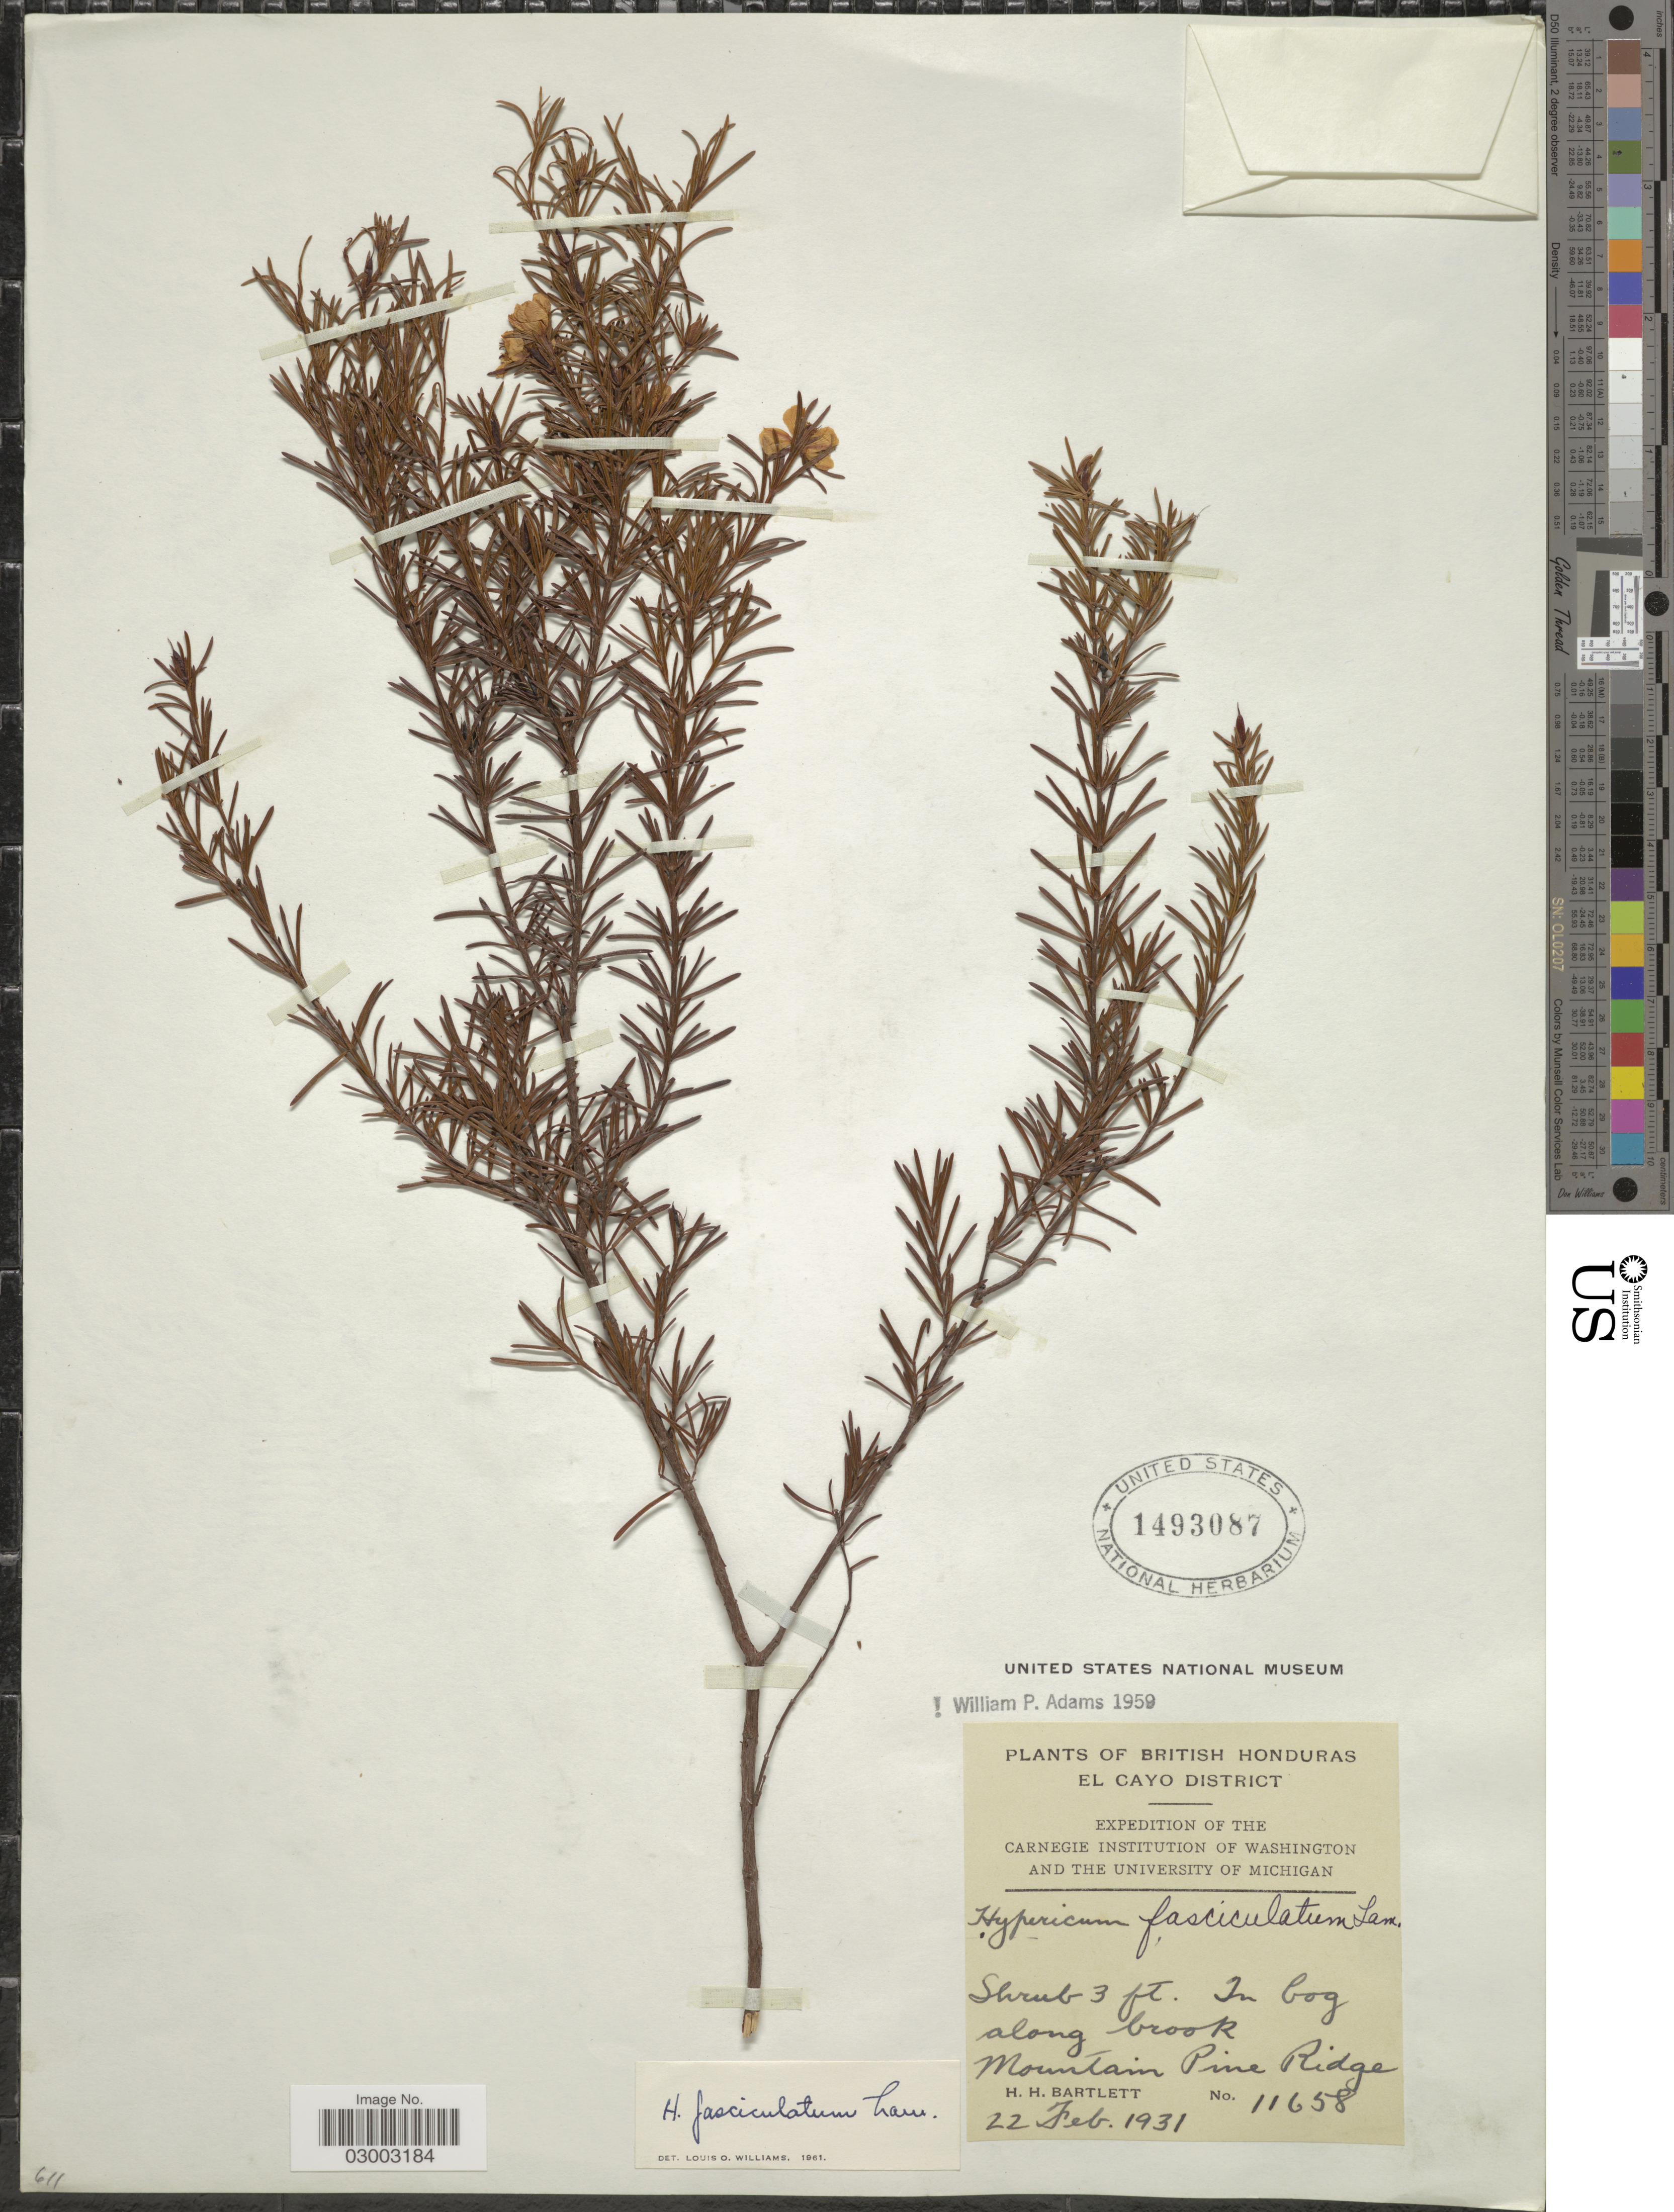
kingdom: Plantae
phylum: Tracheophyta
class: Magnoliopsida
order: Malpighiales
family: Hypericaceae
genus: Hypericum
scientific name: Hypericum nitidum subsp. cubense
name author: (Turcz.) N. Robson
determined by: Strong, Mark T., (BOT), Smithsonian Institution - National Museum of Natural History (UNITED STATES)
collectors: H. H. Bartlett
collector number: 11658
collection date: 1931-02-22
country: Belize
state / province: Cayo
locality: British Honduras, El Cayo District, In bog along Crook Mountain Pine Ridge.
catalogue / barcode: US 1493087